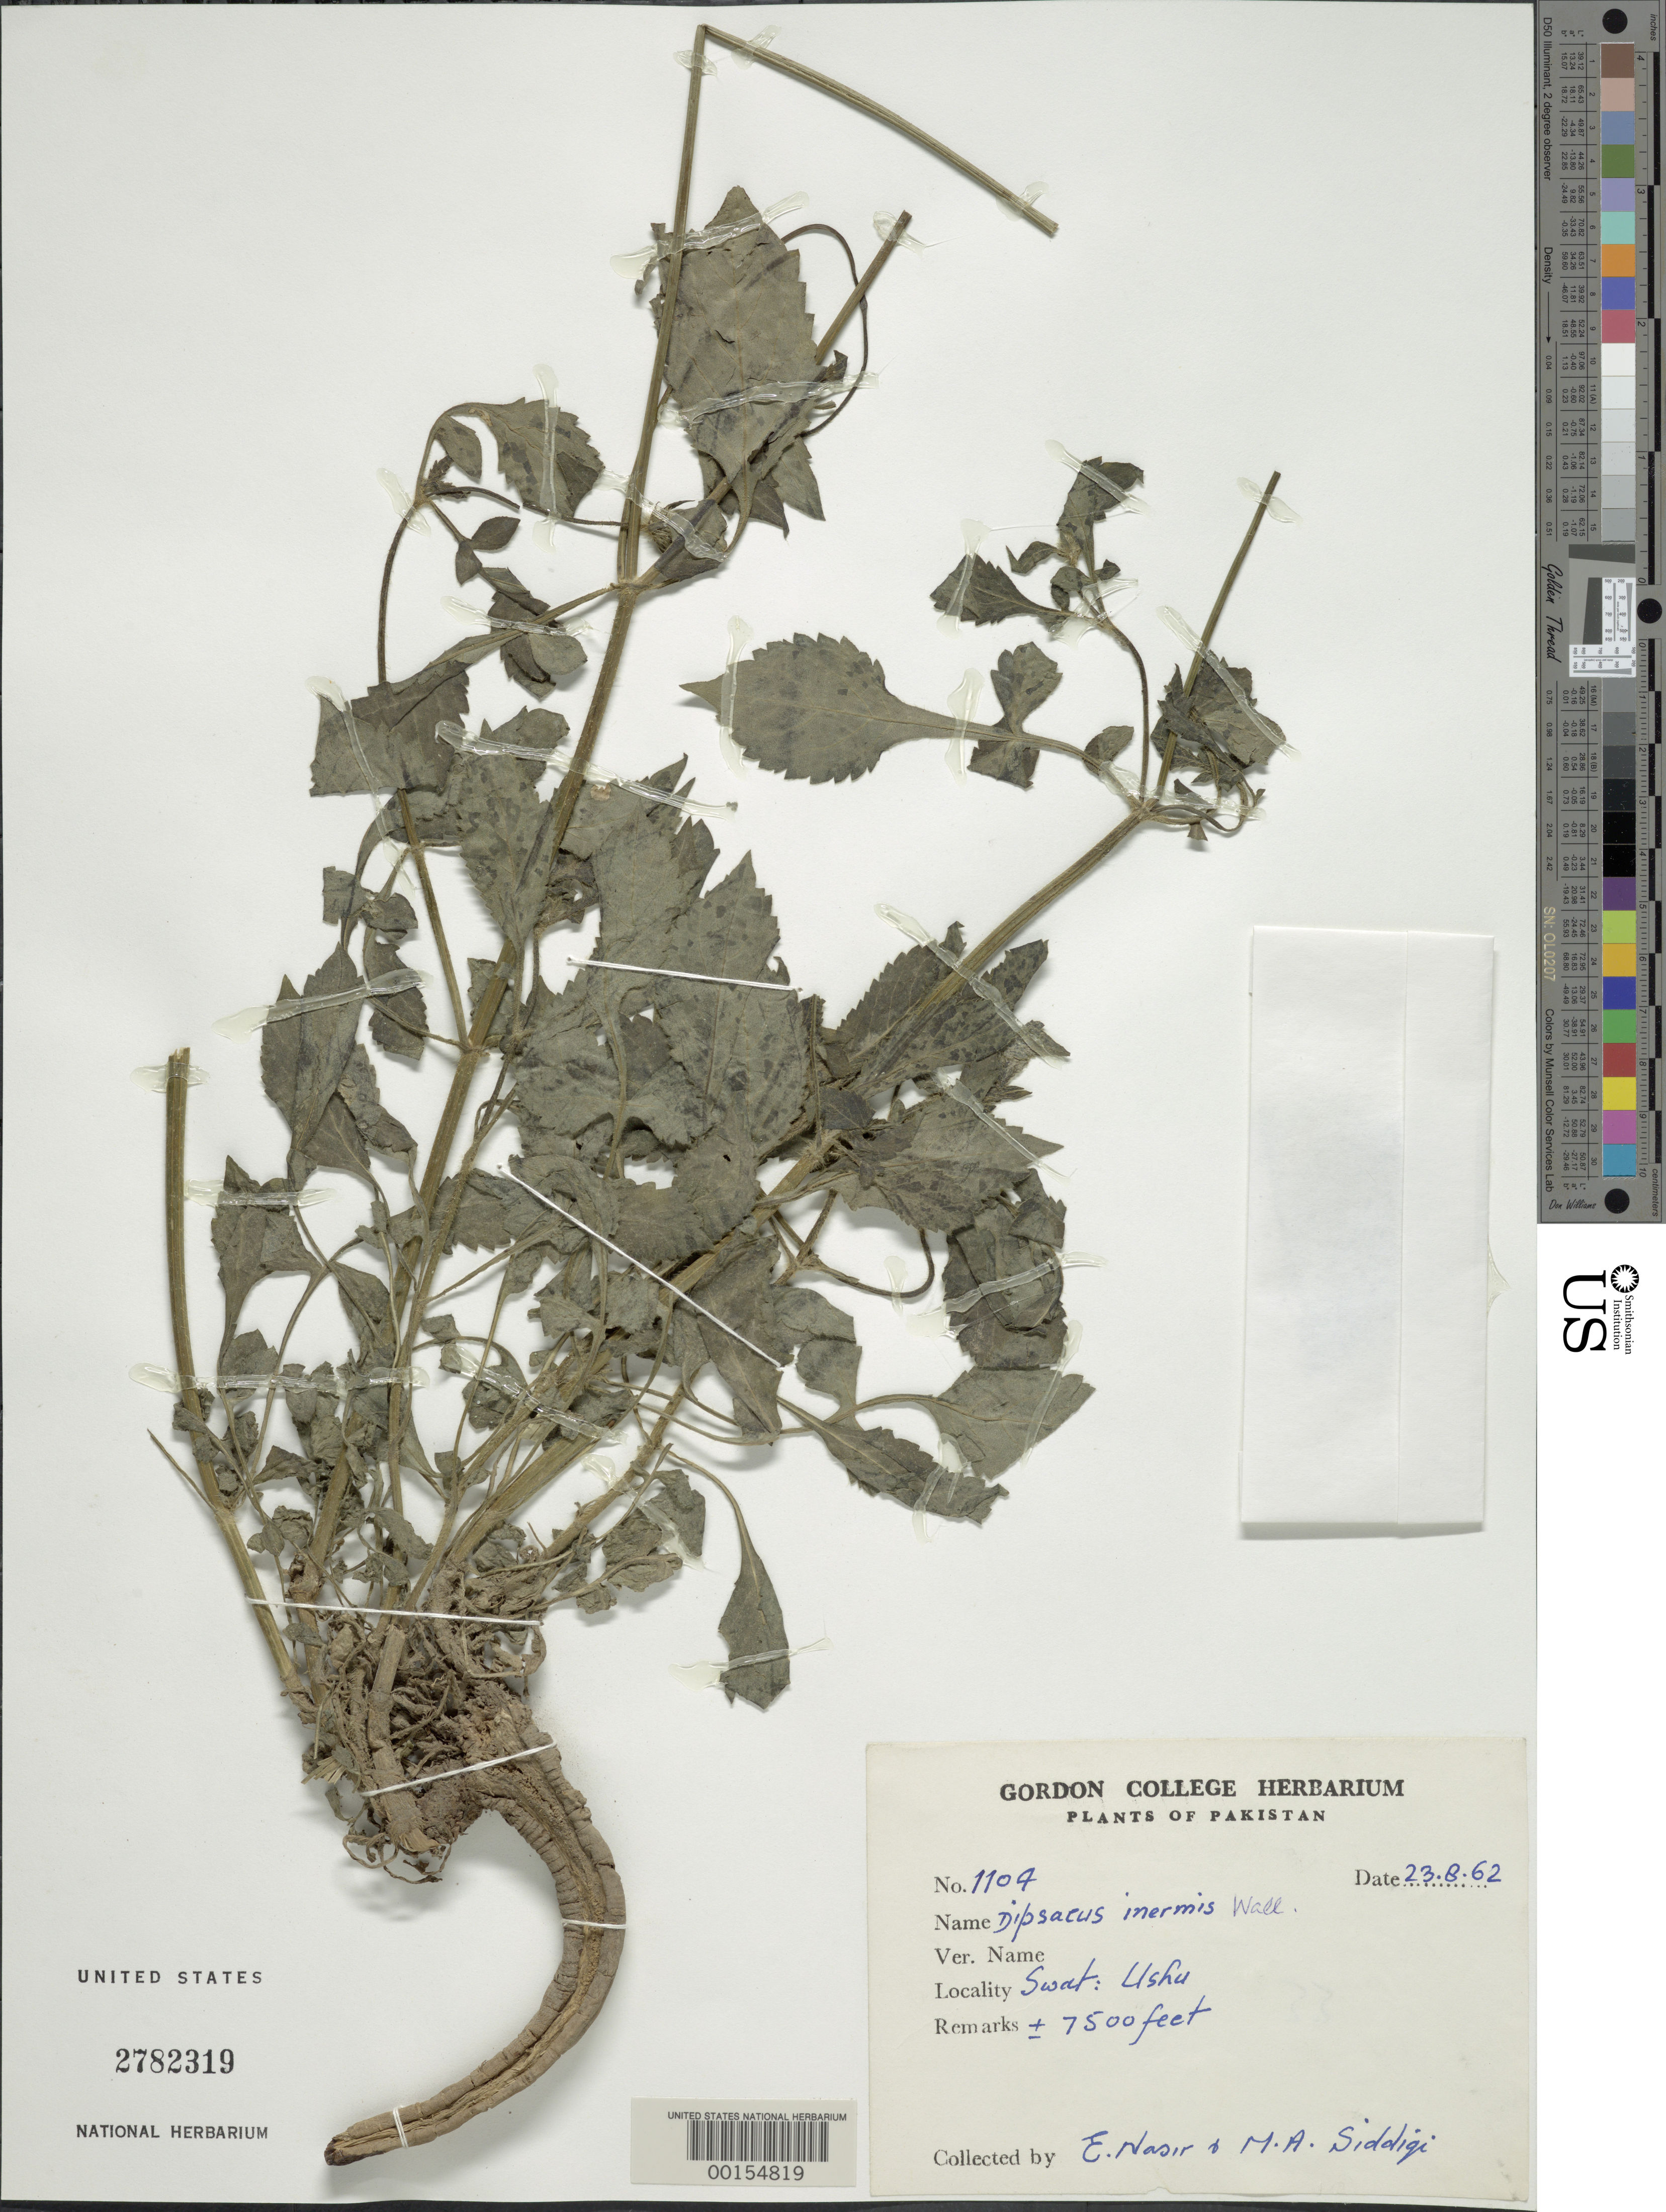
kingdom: Plantae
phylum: Tracheophyta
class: Magnoliopsida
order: Dipsacales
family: Caprifoliaceae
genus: Dipsacus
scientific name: Dipsacus inermis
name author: Wall.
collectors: E. Nasir & M. Siddiqi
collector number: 1104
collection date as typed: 23 Aug 1962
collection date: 1962-08-23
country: Pakistan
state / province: Khyber Pakhtunkhwa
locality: Swat, Ushu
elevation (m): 2286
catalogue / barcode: US 2782319